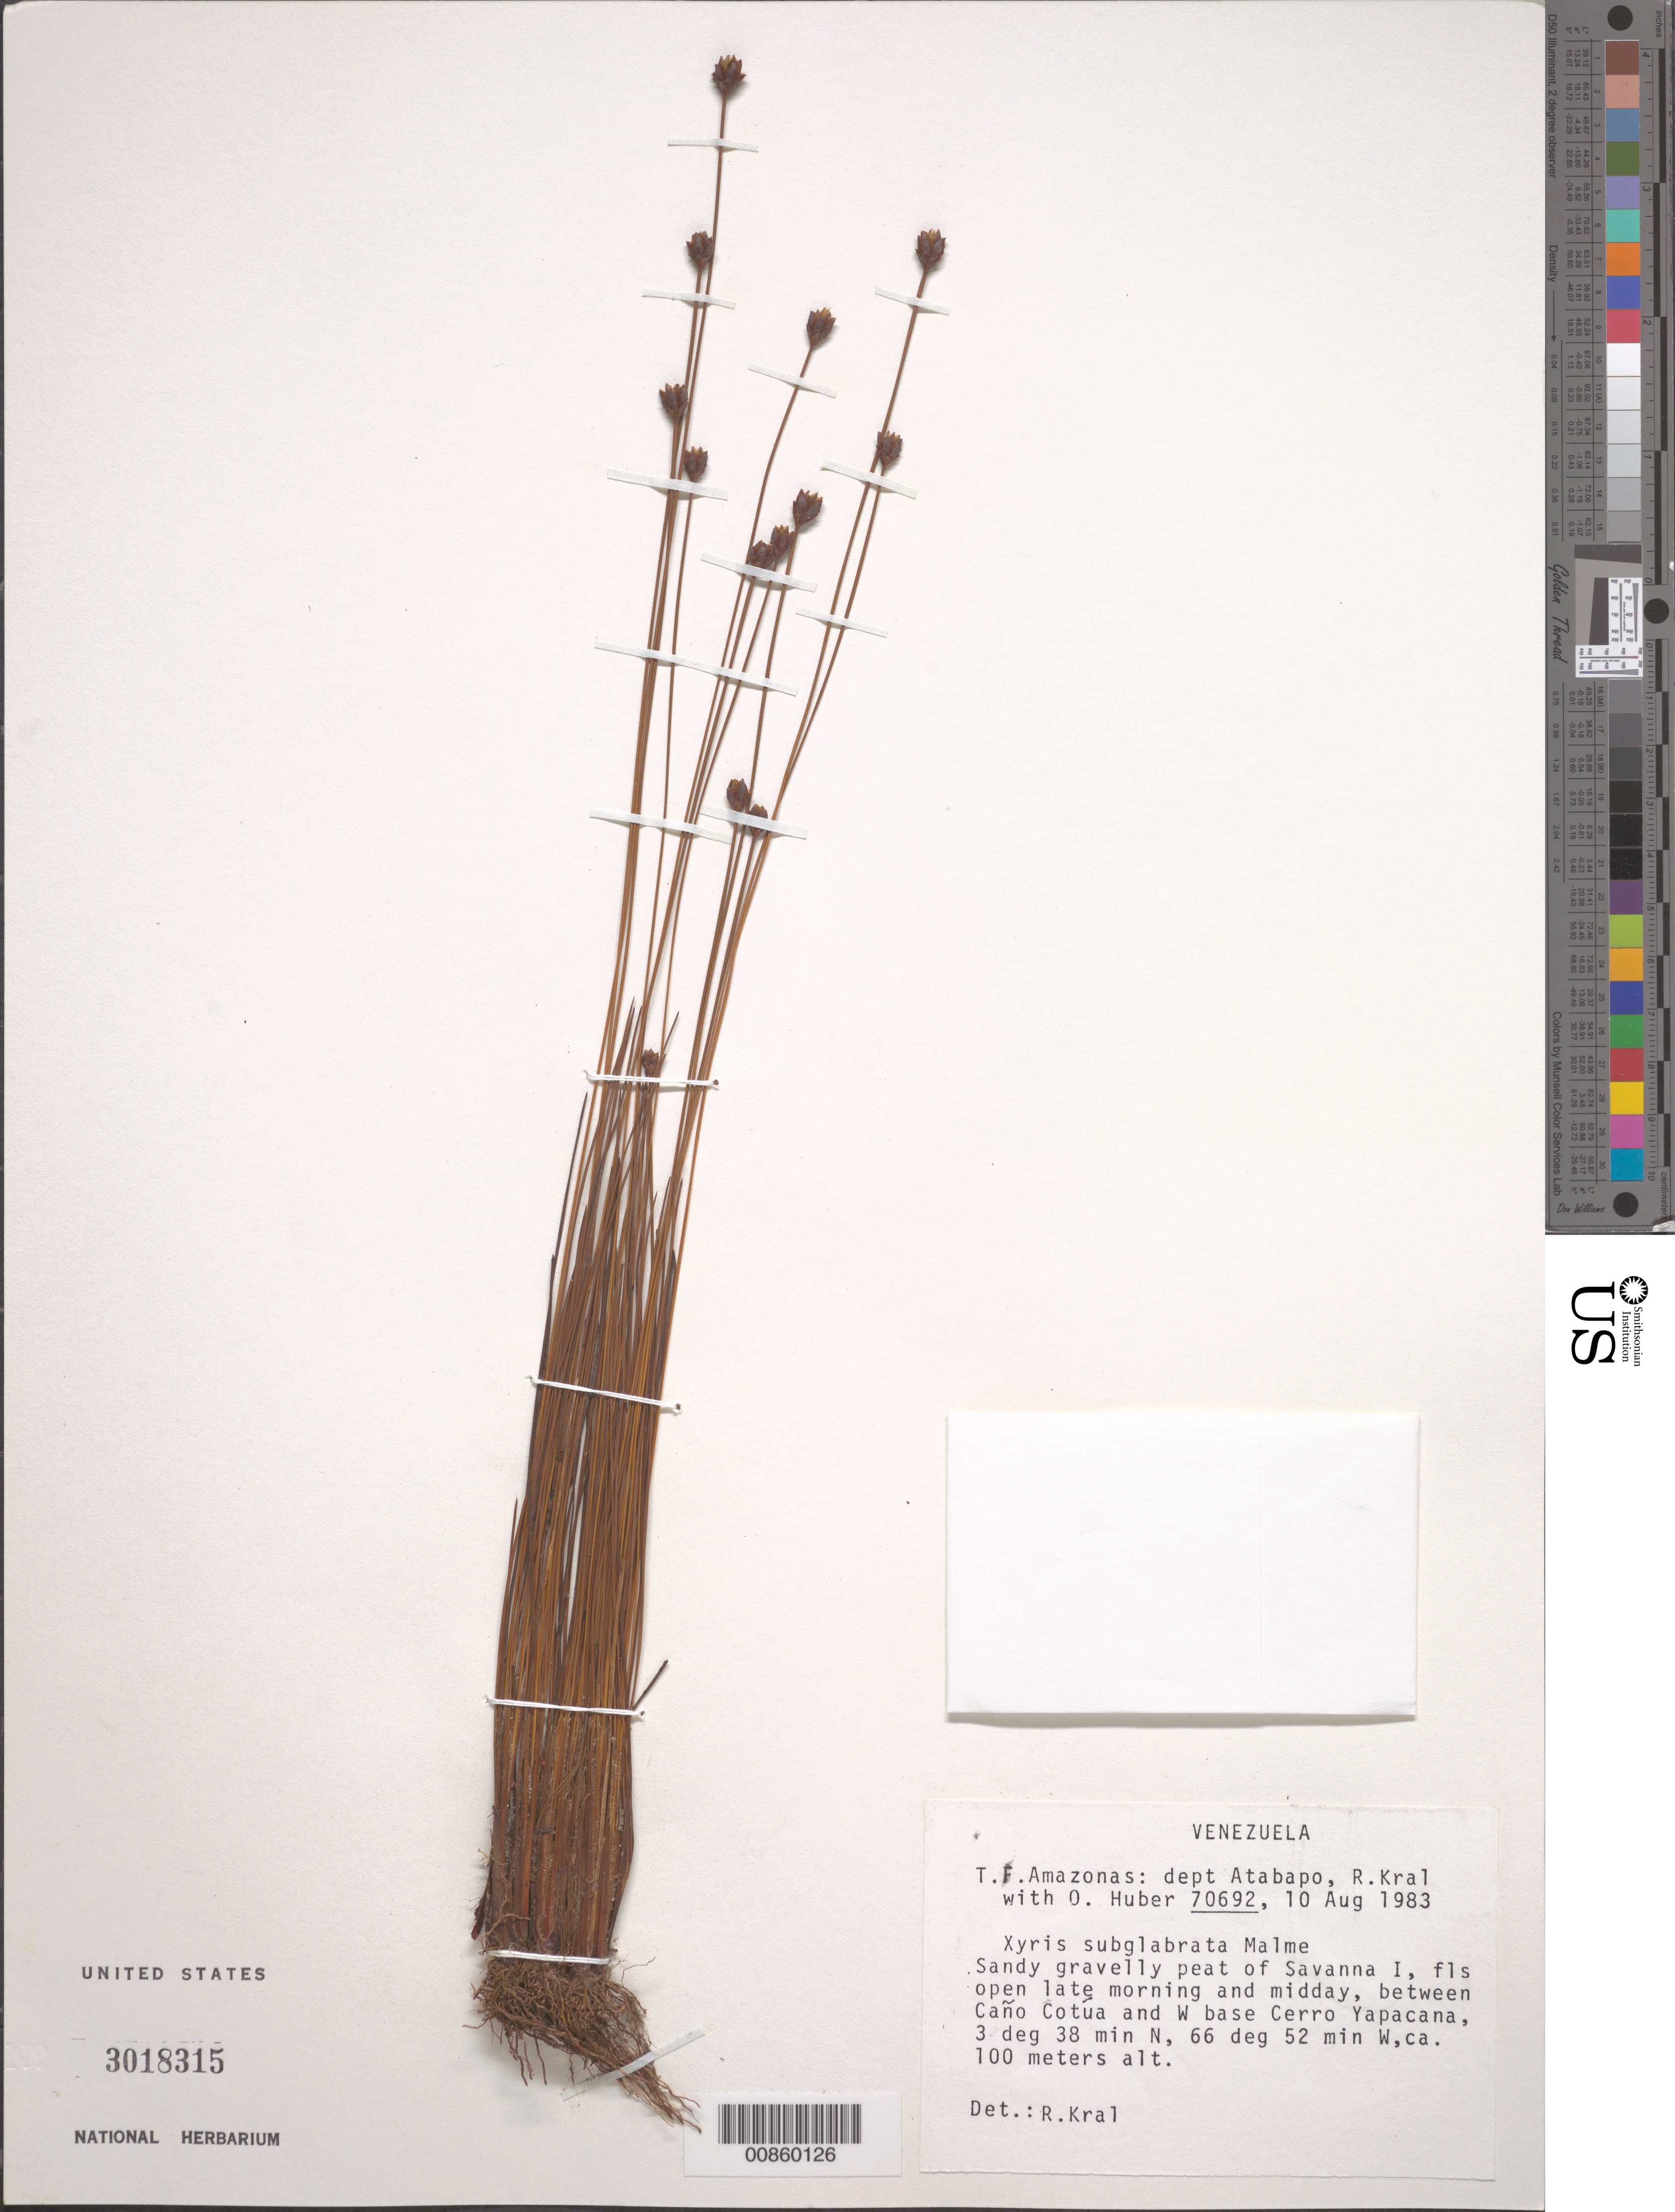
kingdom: Plantae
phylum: Tracheophyta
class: Liliopsida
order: Poales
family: Xyridaceae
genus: Xyris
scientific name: Xyris subglabrata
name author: Malme in Gleason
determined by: Kral, Robert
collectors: R. Kral & O. Huber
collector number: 70692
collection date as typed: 10-Aug-83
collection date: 1983-08-10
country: Venezuela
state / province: Amazonas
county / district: Atabapo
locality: Savanna I; between Caño Cotúa and W base of Cerro Yapacána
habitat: Sandy gravelly peat.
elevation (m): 100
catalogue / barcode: US 3018315